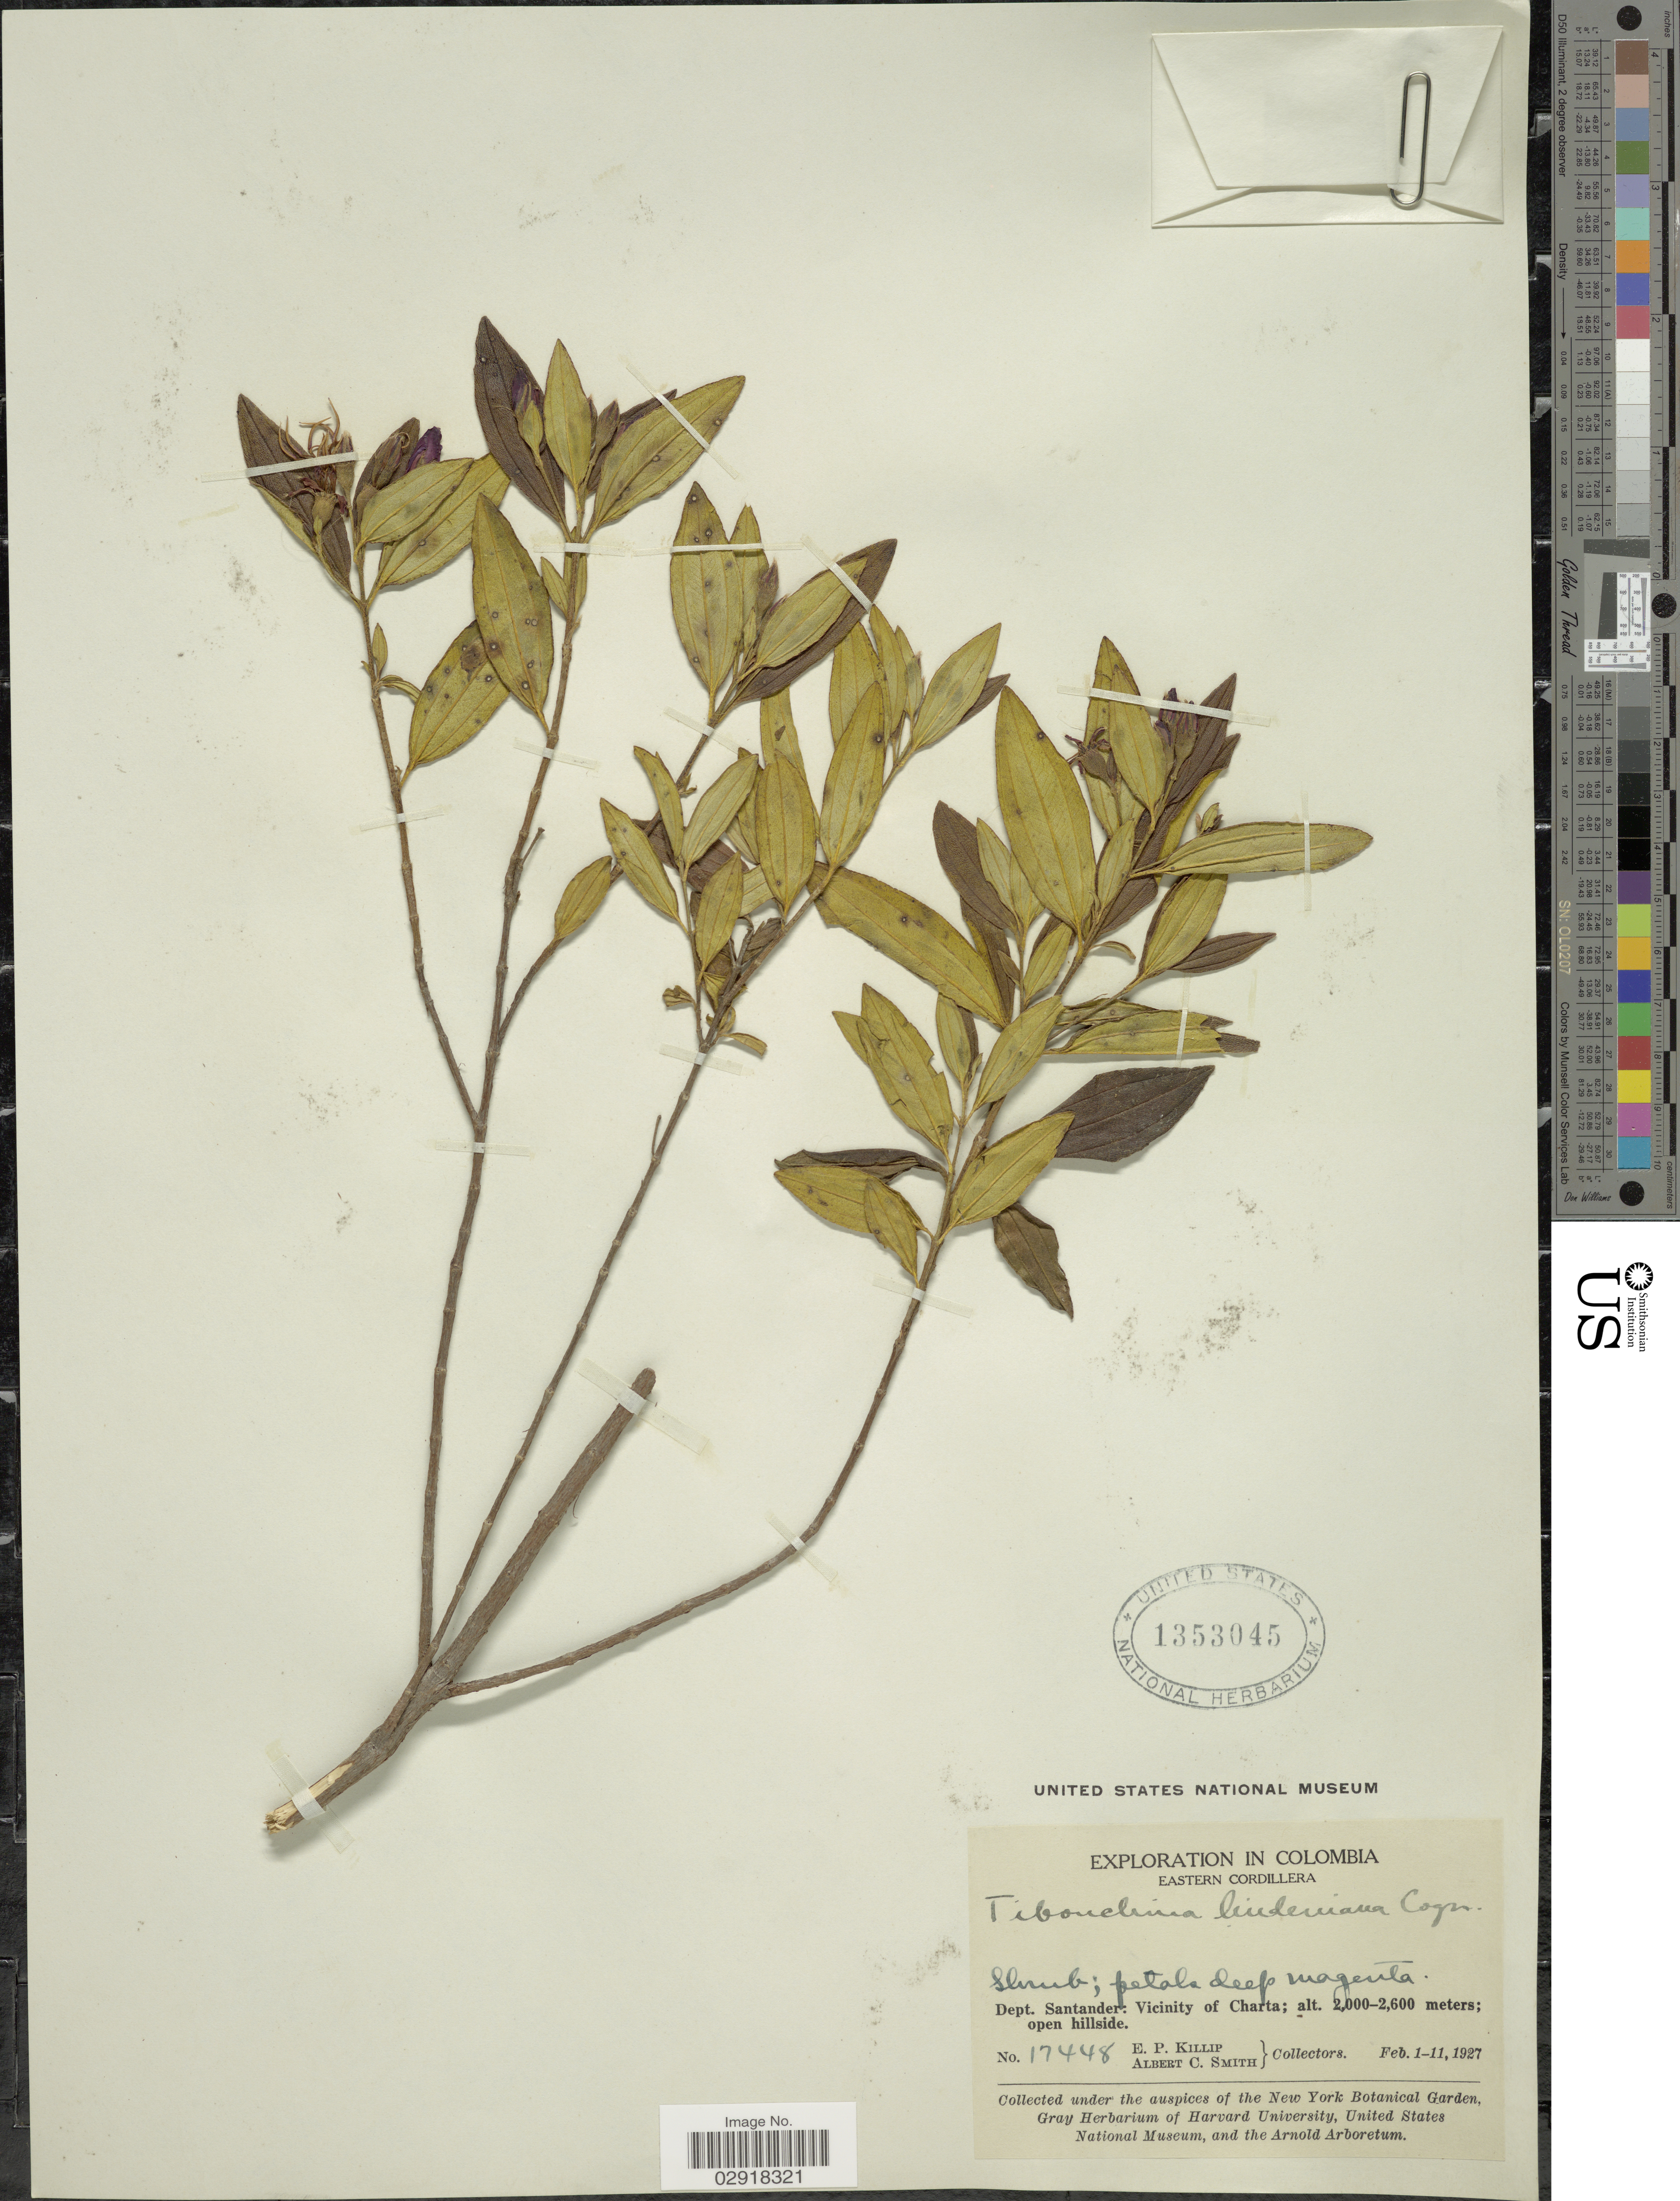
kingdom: Plantae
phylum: Tracheophyta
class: Magnoliopsida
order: Myrtales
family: Melastomataceae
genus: Pleroma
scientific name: Pleroma martiale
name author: (Cham.) Triana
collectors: E. P. Killip & A. C. Smith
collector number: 17448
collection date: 1927-02-01/1927-02-11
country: Colombia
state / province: Santander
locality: Eastern Cordillera, Dept. Santander, Vicinity of Charta.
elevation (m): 2000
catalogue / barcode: US 1353045